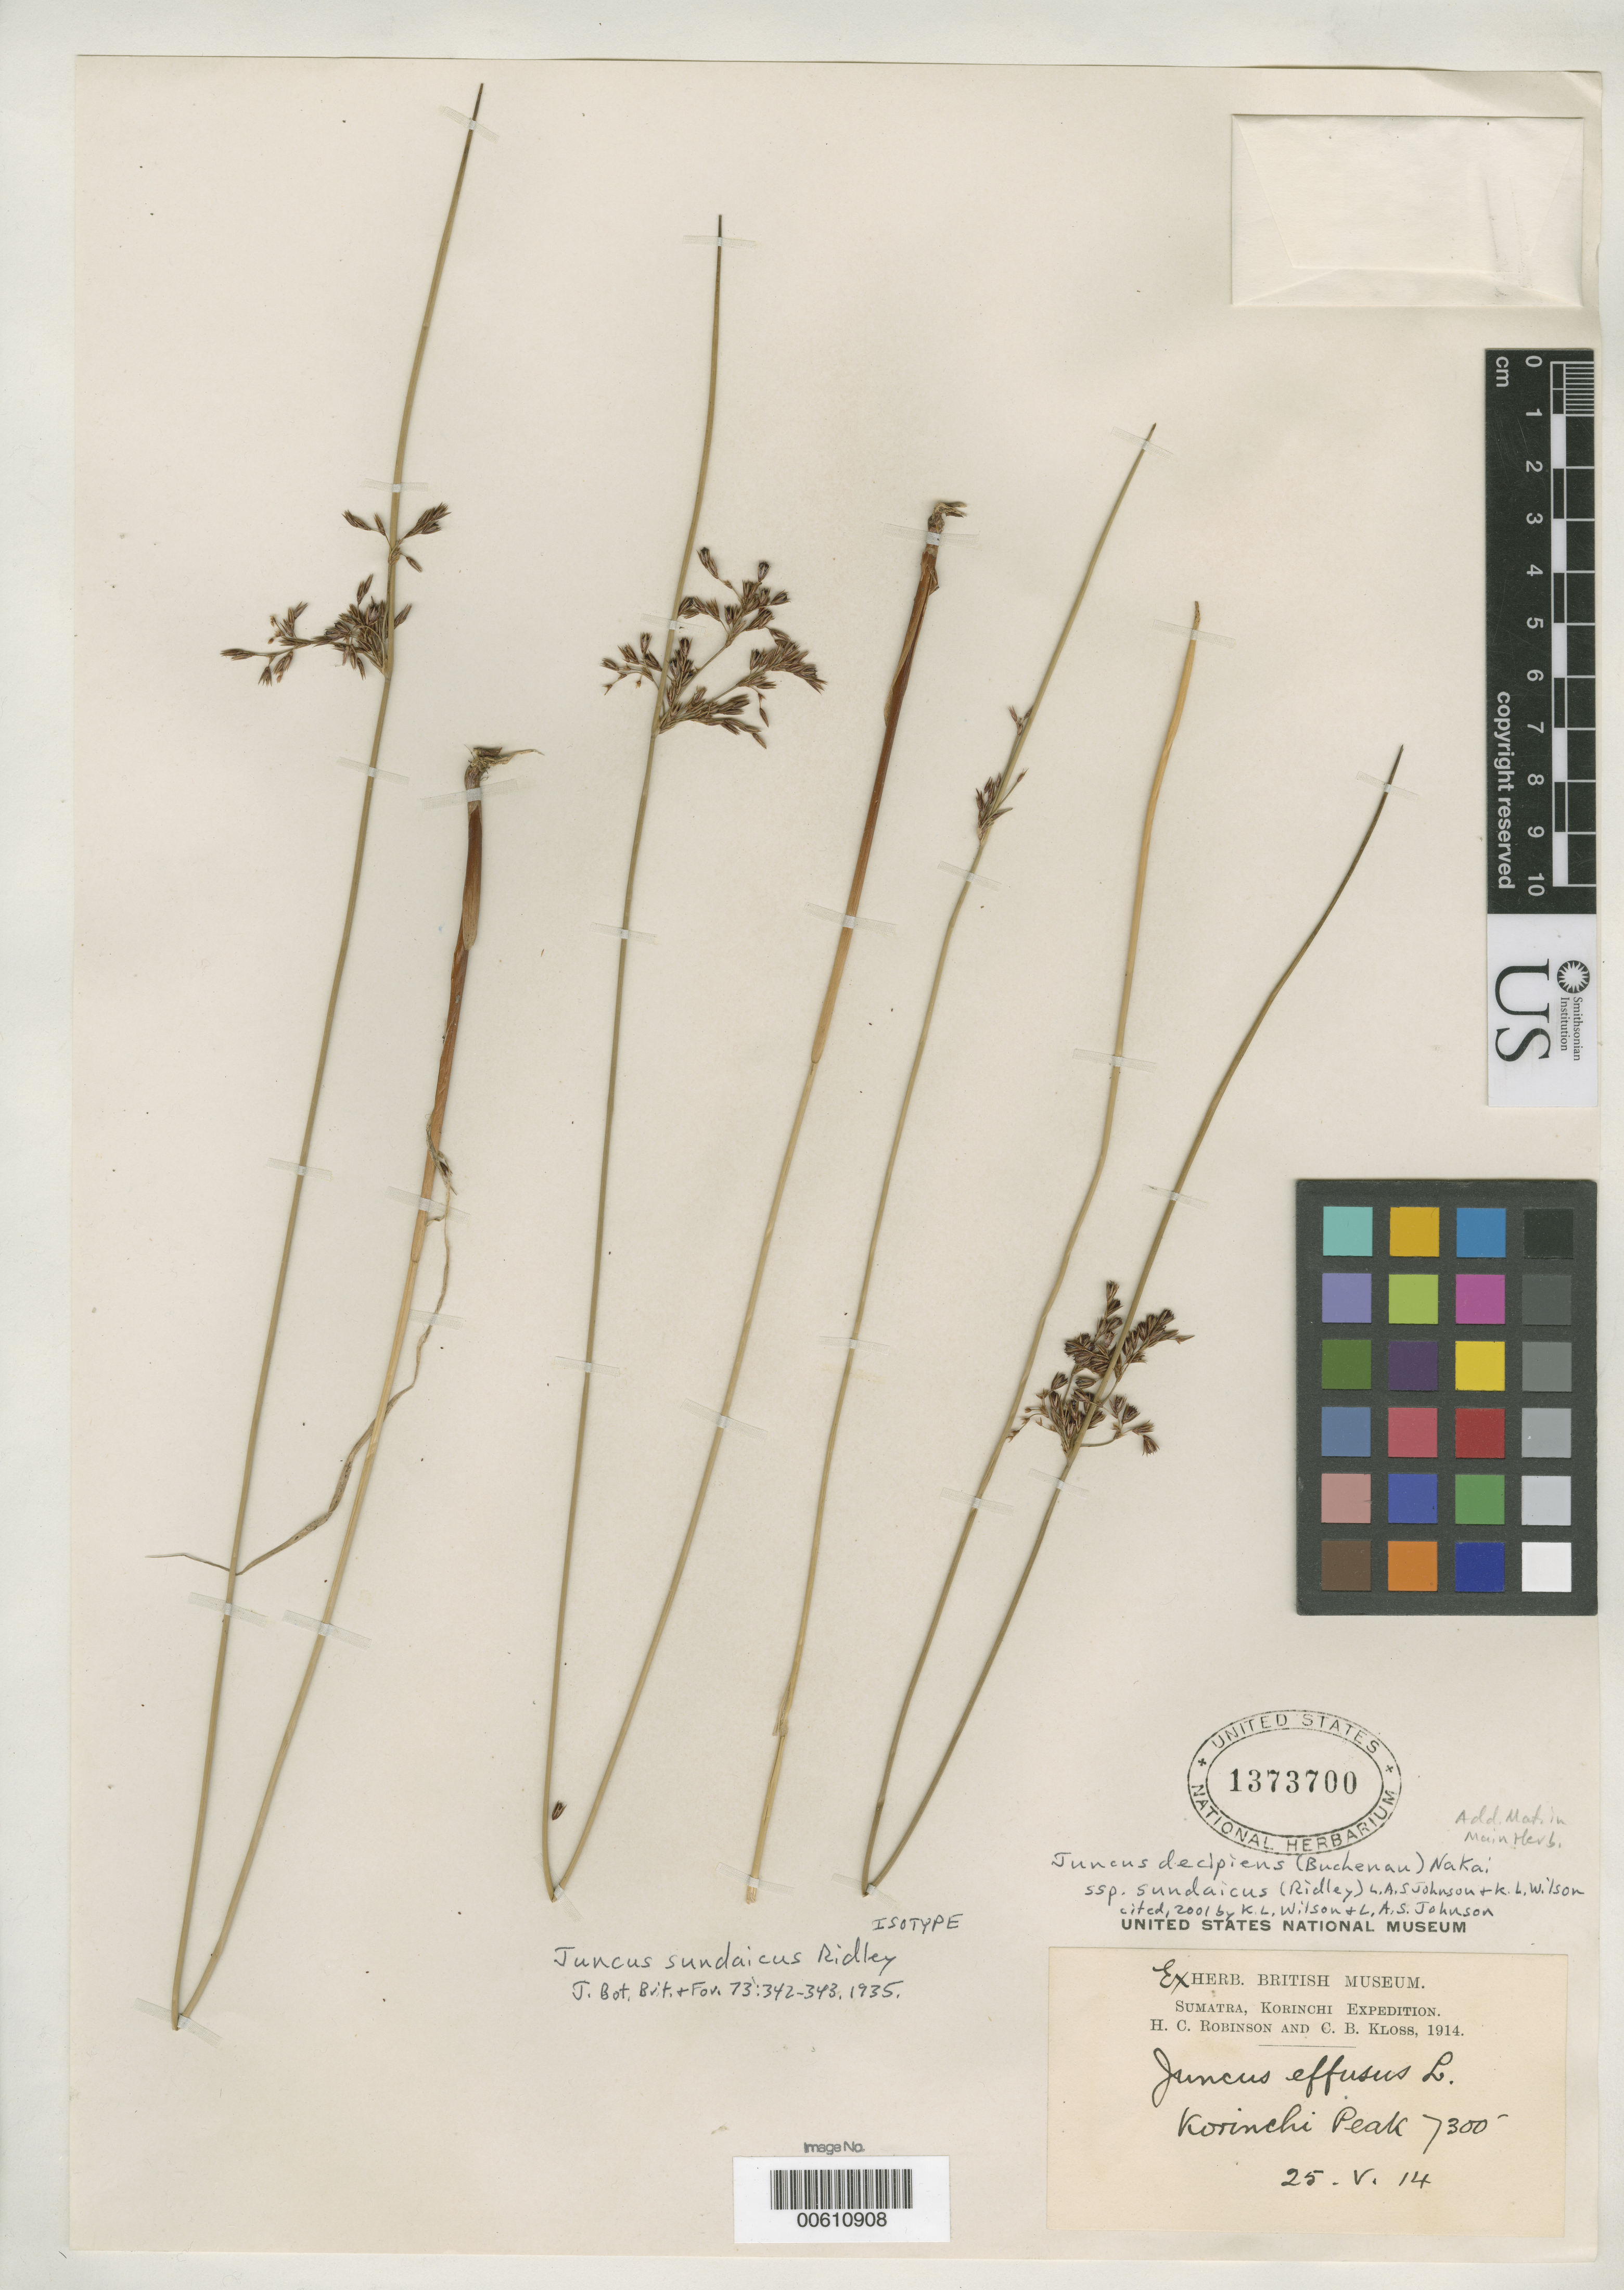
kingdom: Plantae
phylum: Tracheophyta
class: Liliopsida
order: Poales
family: Juncaceae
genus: Juncus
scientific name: Juncus sundaicus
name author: Ridl.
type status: Isotype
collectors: H. C. Robinson & C. Kloss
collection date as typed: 25 May 1914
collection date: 1914-05-25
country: Indonesia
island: Sumatra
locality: Korinchi Peak.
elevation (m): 2225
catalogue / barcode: US 1373700